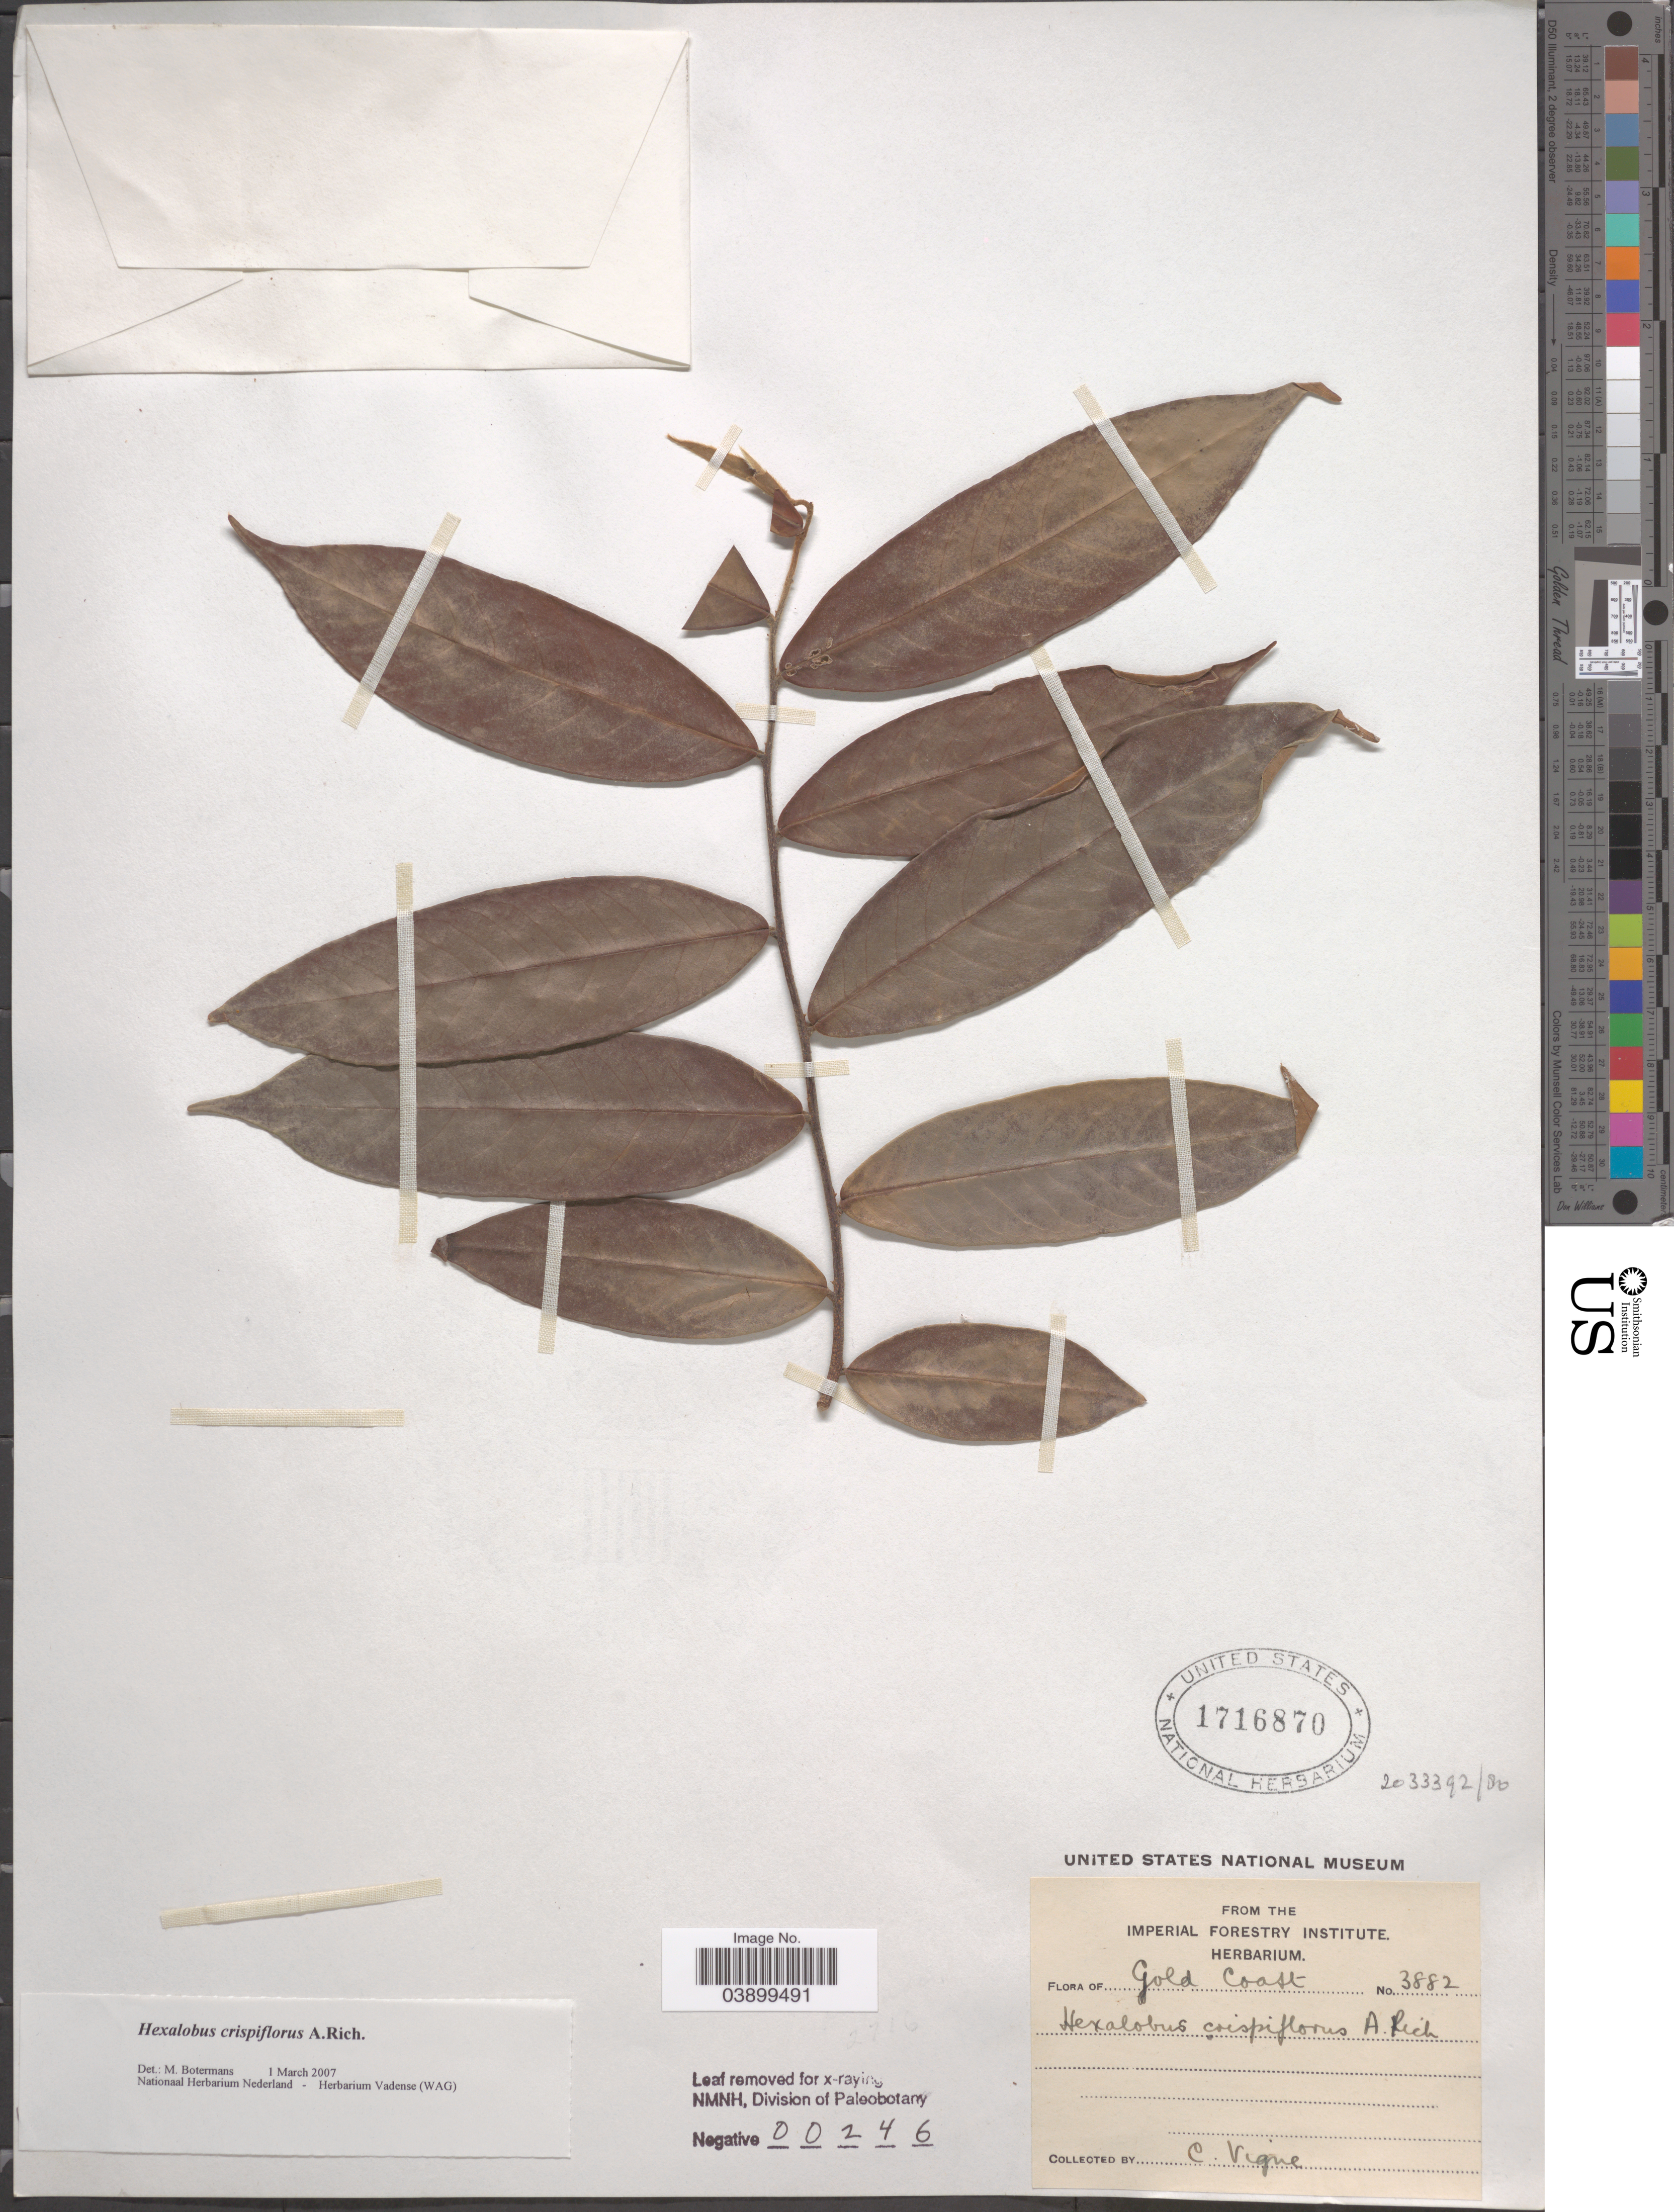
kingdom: Plantae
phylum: Tracheophyta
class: Magnoliopsida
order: Magnoliales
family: Annonaceae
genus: Hexalobus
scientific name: Hexalobus crispiflorus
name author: A. Rich.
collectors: C. Vigne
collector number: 3882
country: Ghana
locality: Gold Coast.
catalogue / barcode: US 1716870